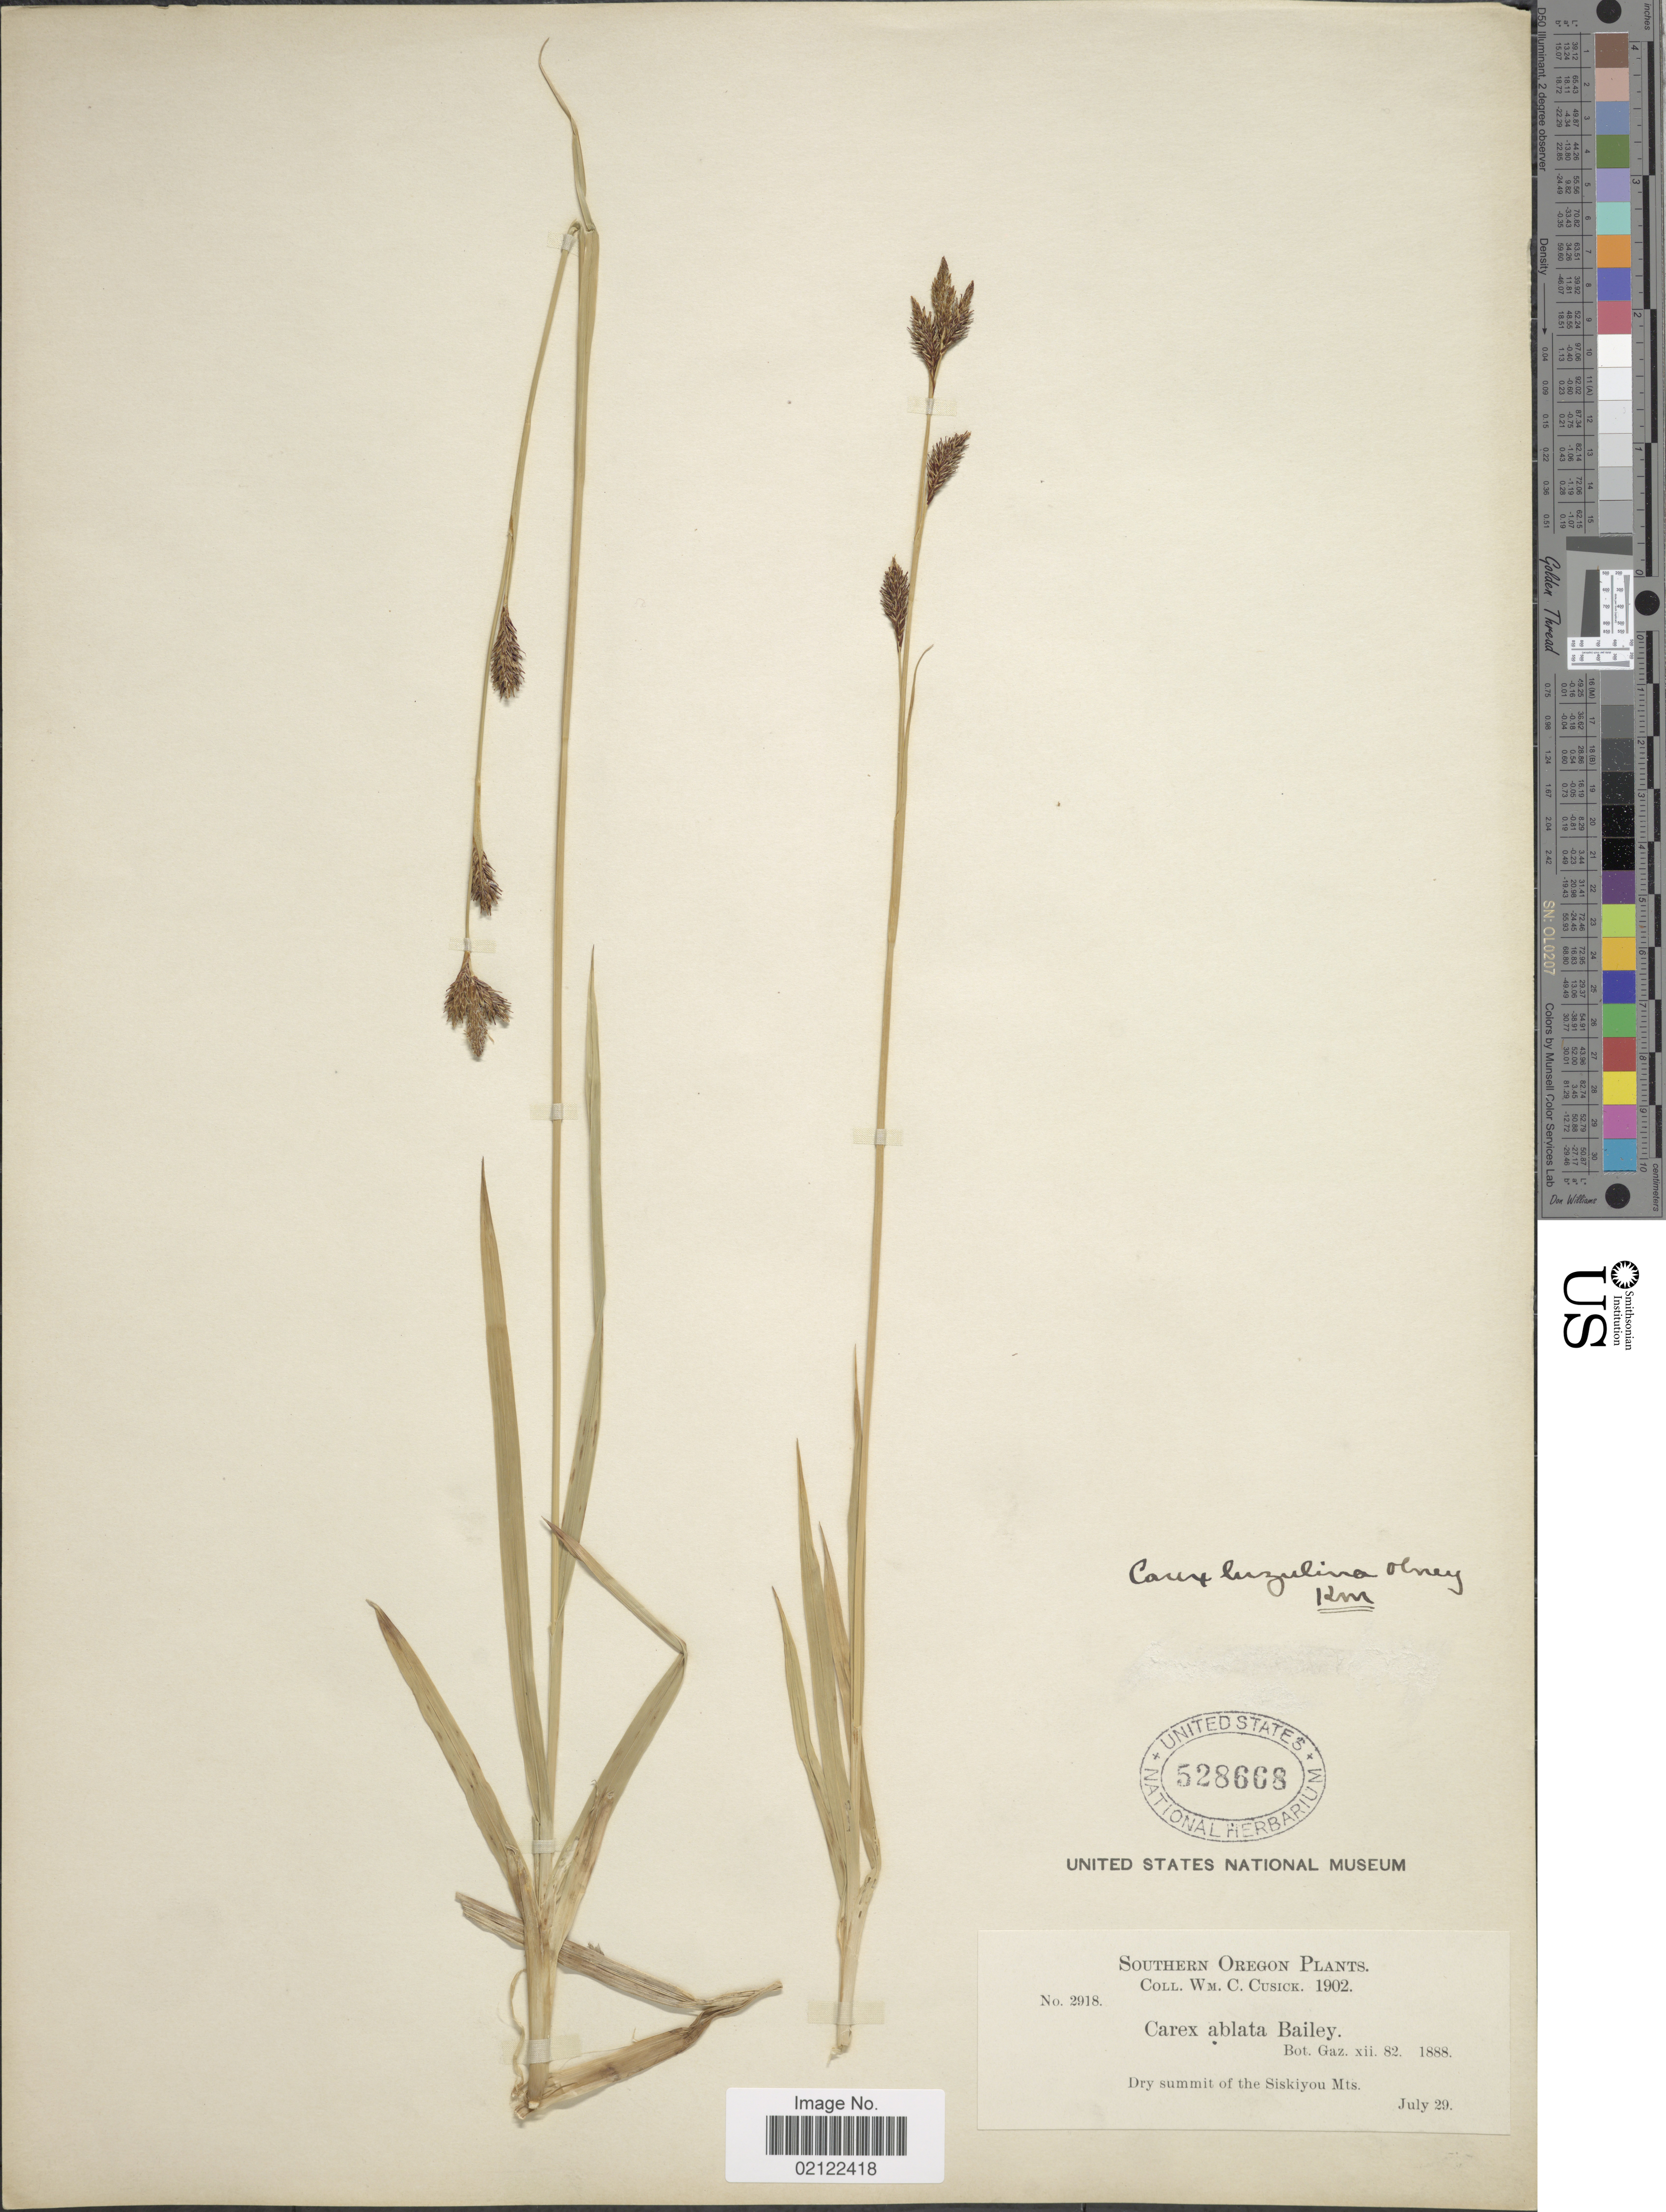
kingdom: Plantae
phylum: Tracheophyta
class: Liliopsida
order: Poales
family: Cyperaceae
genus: Carex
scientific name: Carex luzulina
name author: Olney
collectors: W. C. Cusick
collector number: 2918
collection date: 1902-07-29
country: United States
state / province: Oregon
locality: Southern Oregon. Dry summit of the Siskiyou Mts.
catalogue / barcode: US 528668